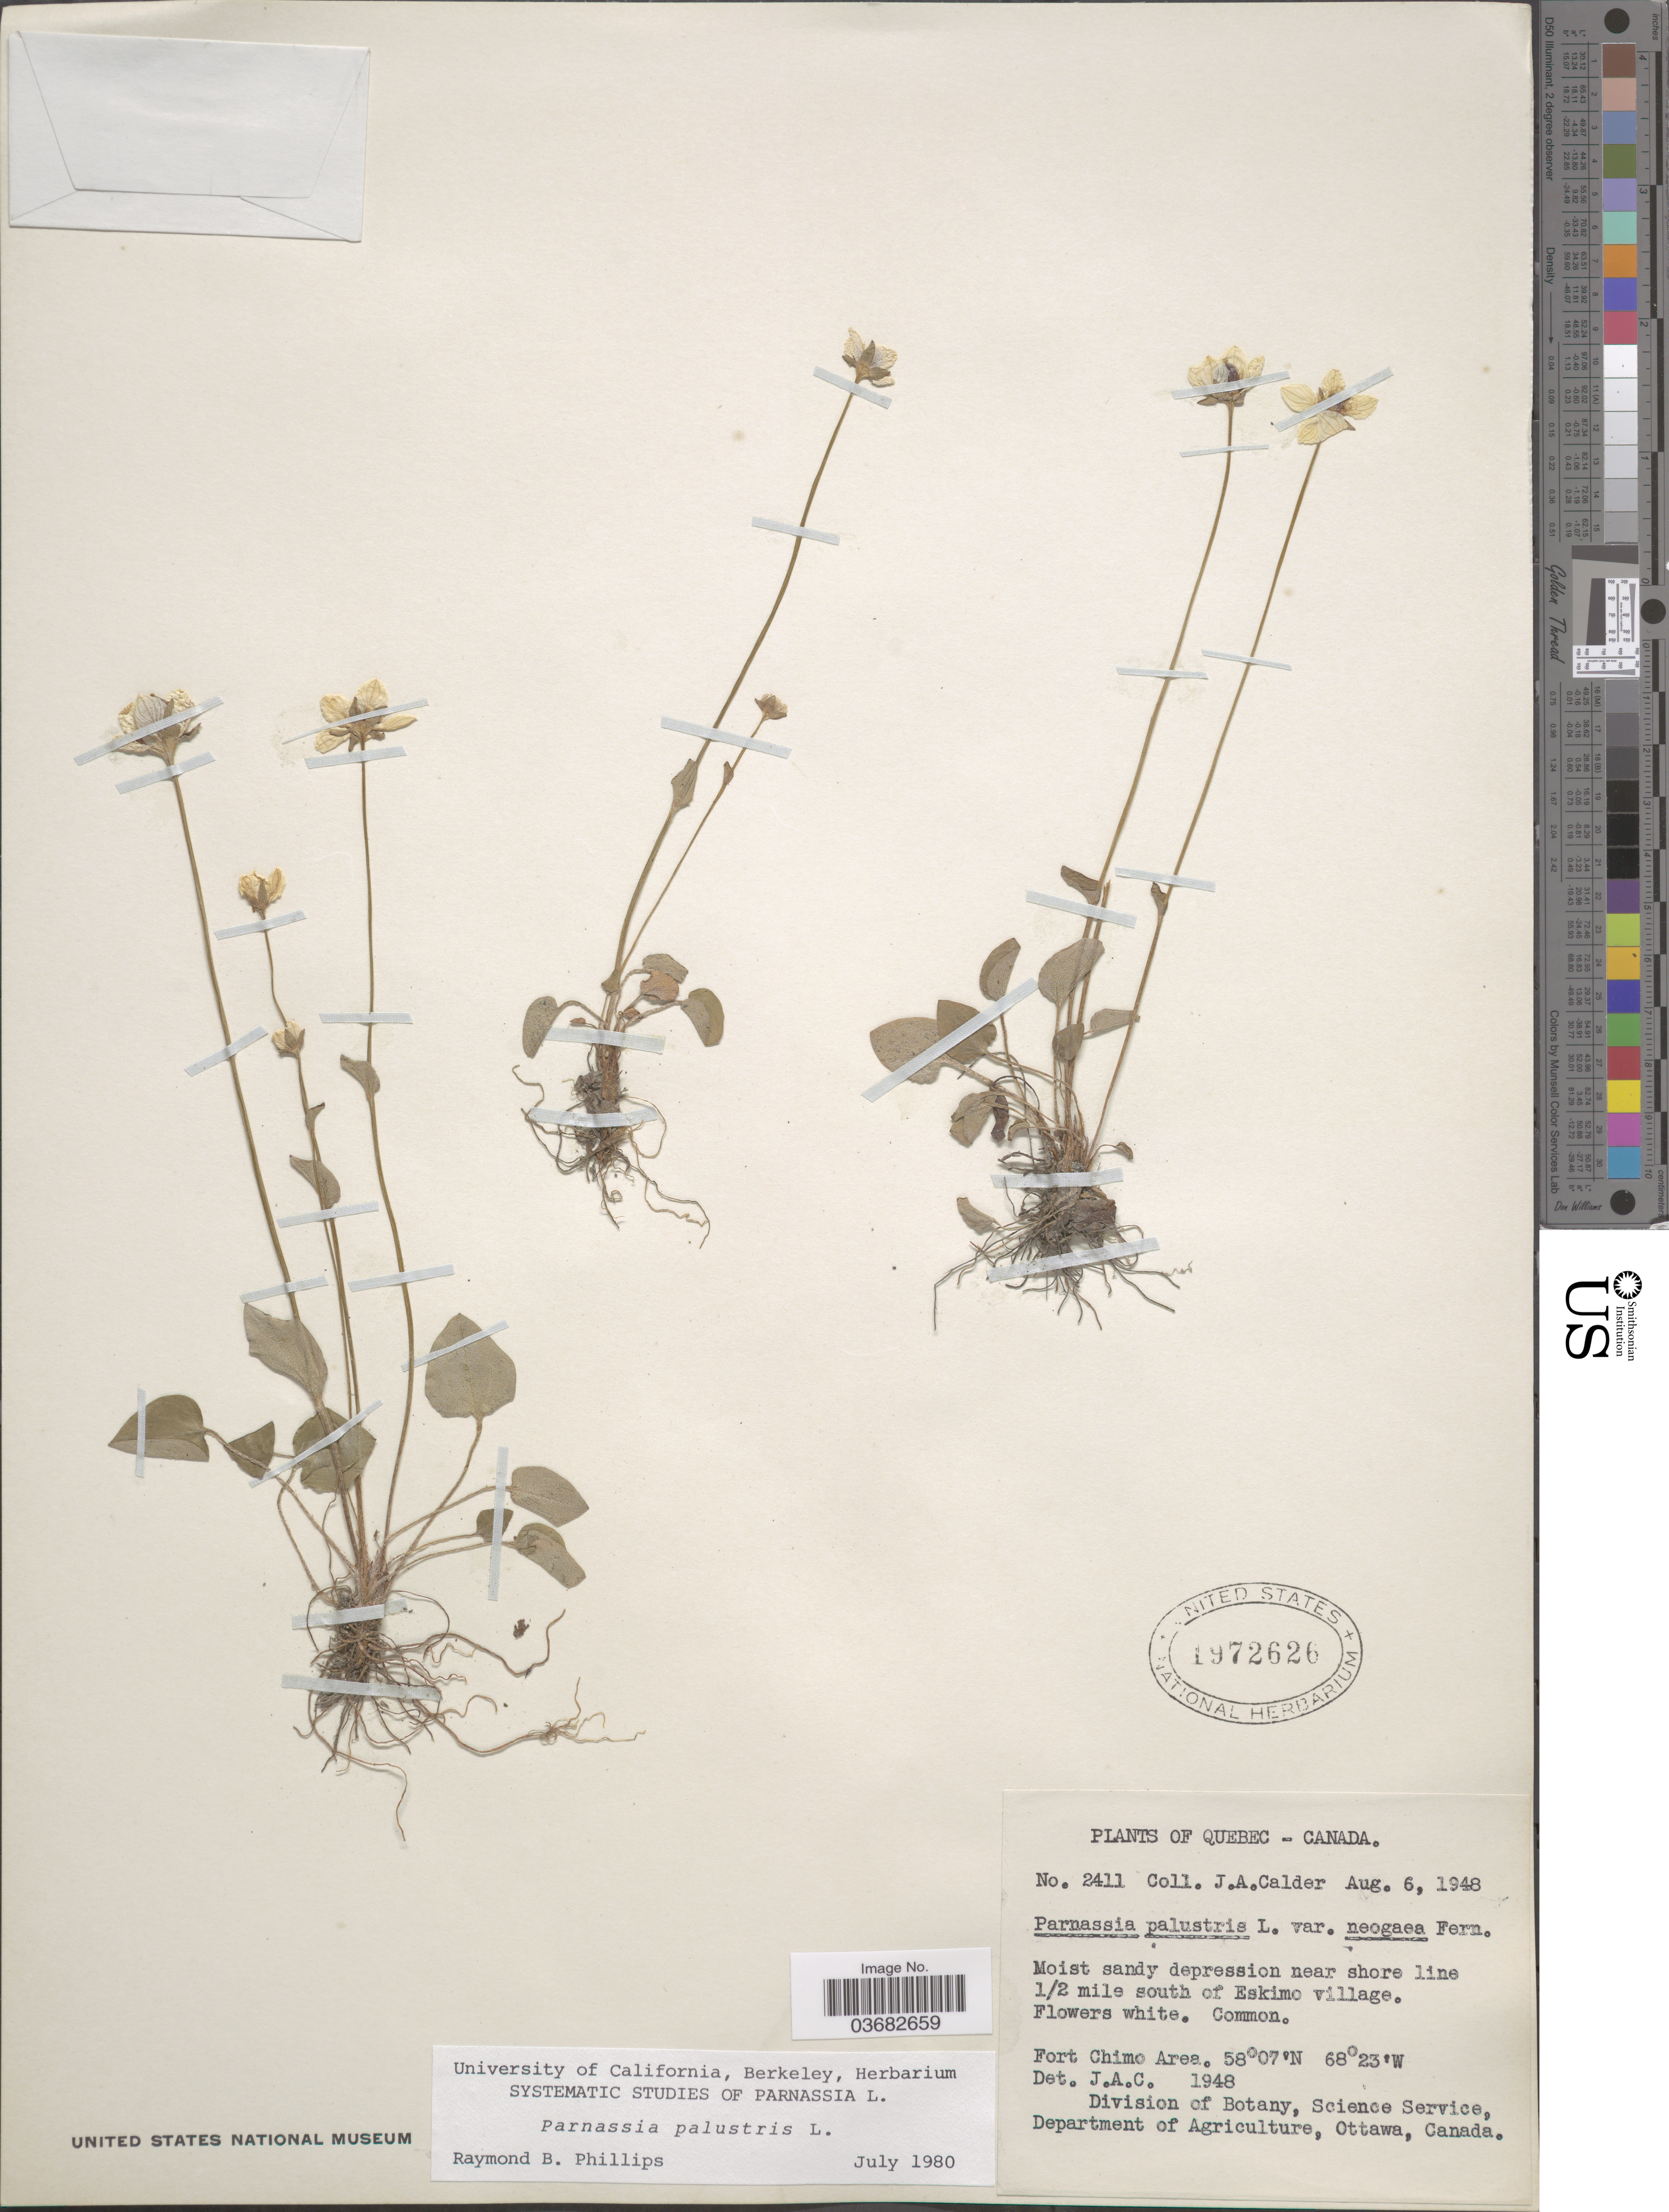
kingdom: Plantae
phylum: Tracheophyta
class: Magnoliopsida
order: Celastrales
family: Parnassiaceae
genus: Parnassia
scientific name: Parnassia palustris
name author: L.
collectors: J. A. Calder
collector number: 2411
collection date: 1948-08-06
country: Canada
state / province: Quebec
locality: Moist sandy depression near shore line ½ mile south of Eskimo village.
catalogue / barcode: US 1972626